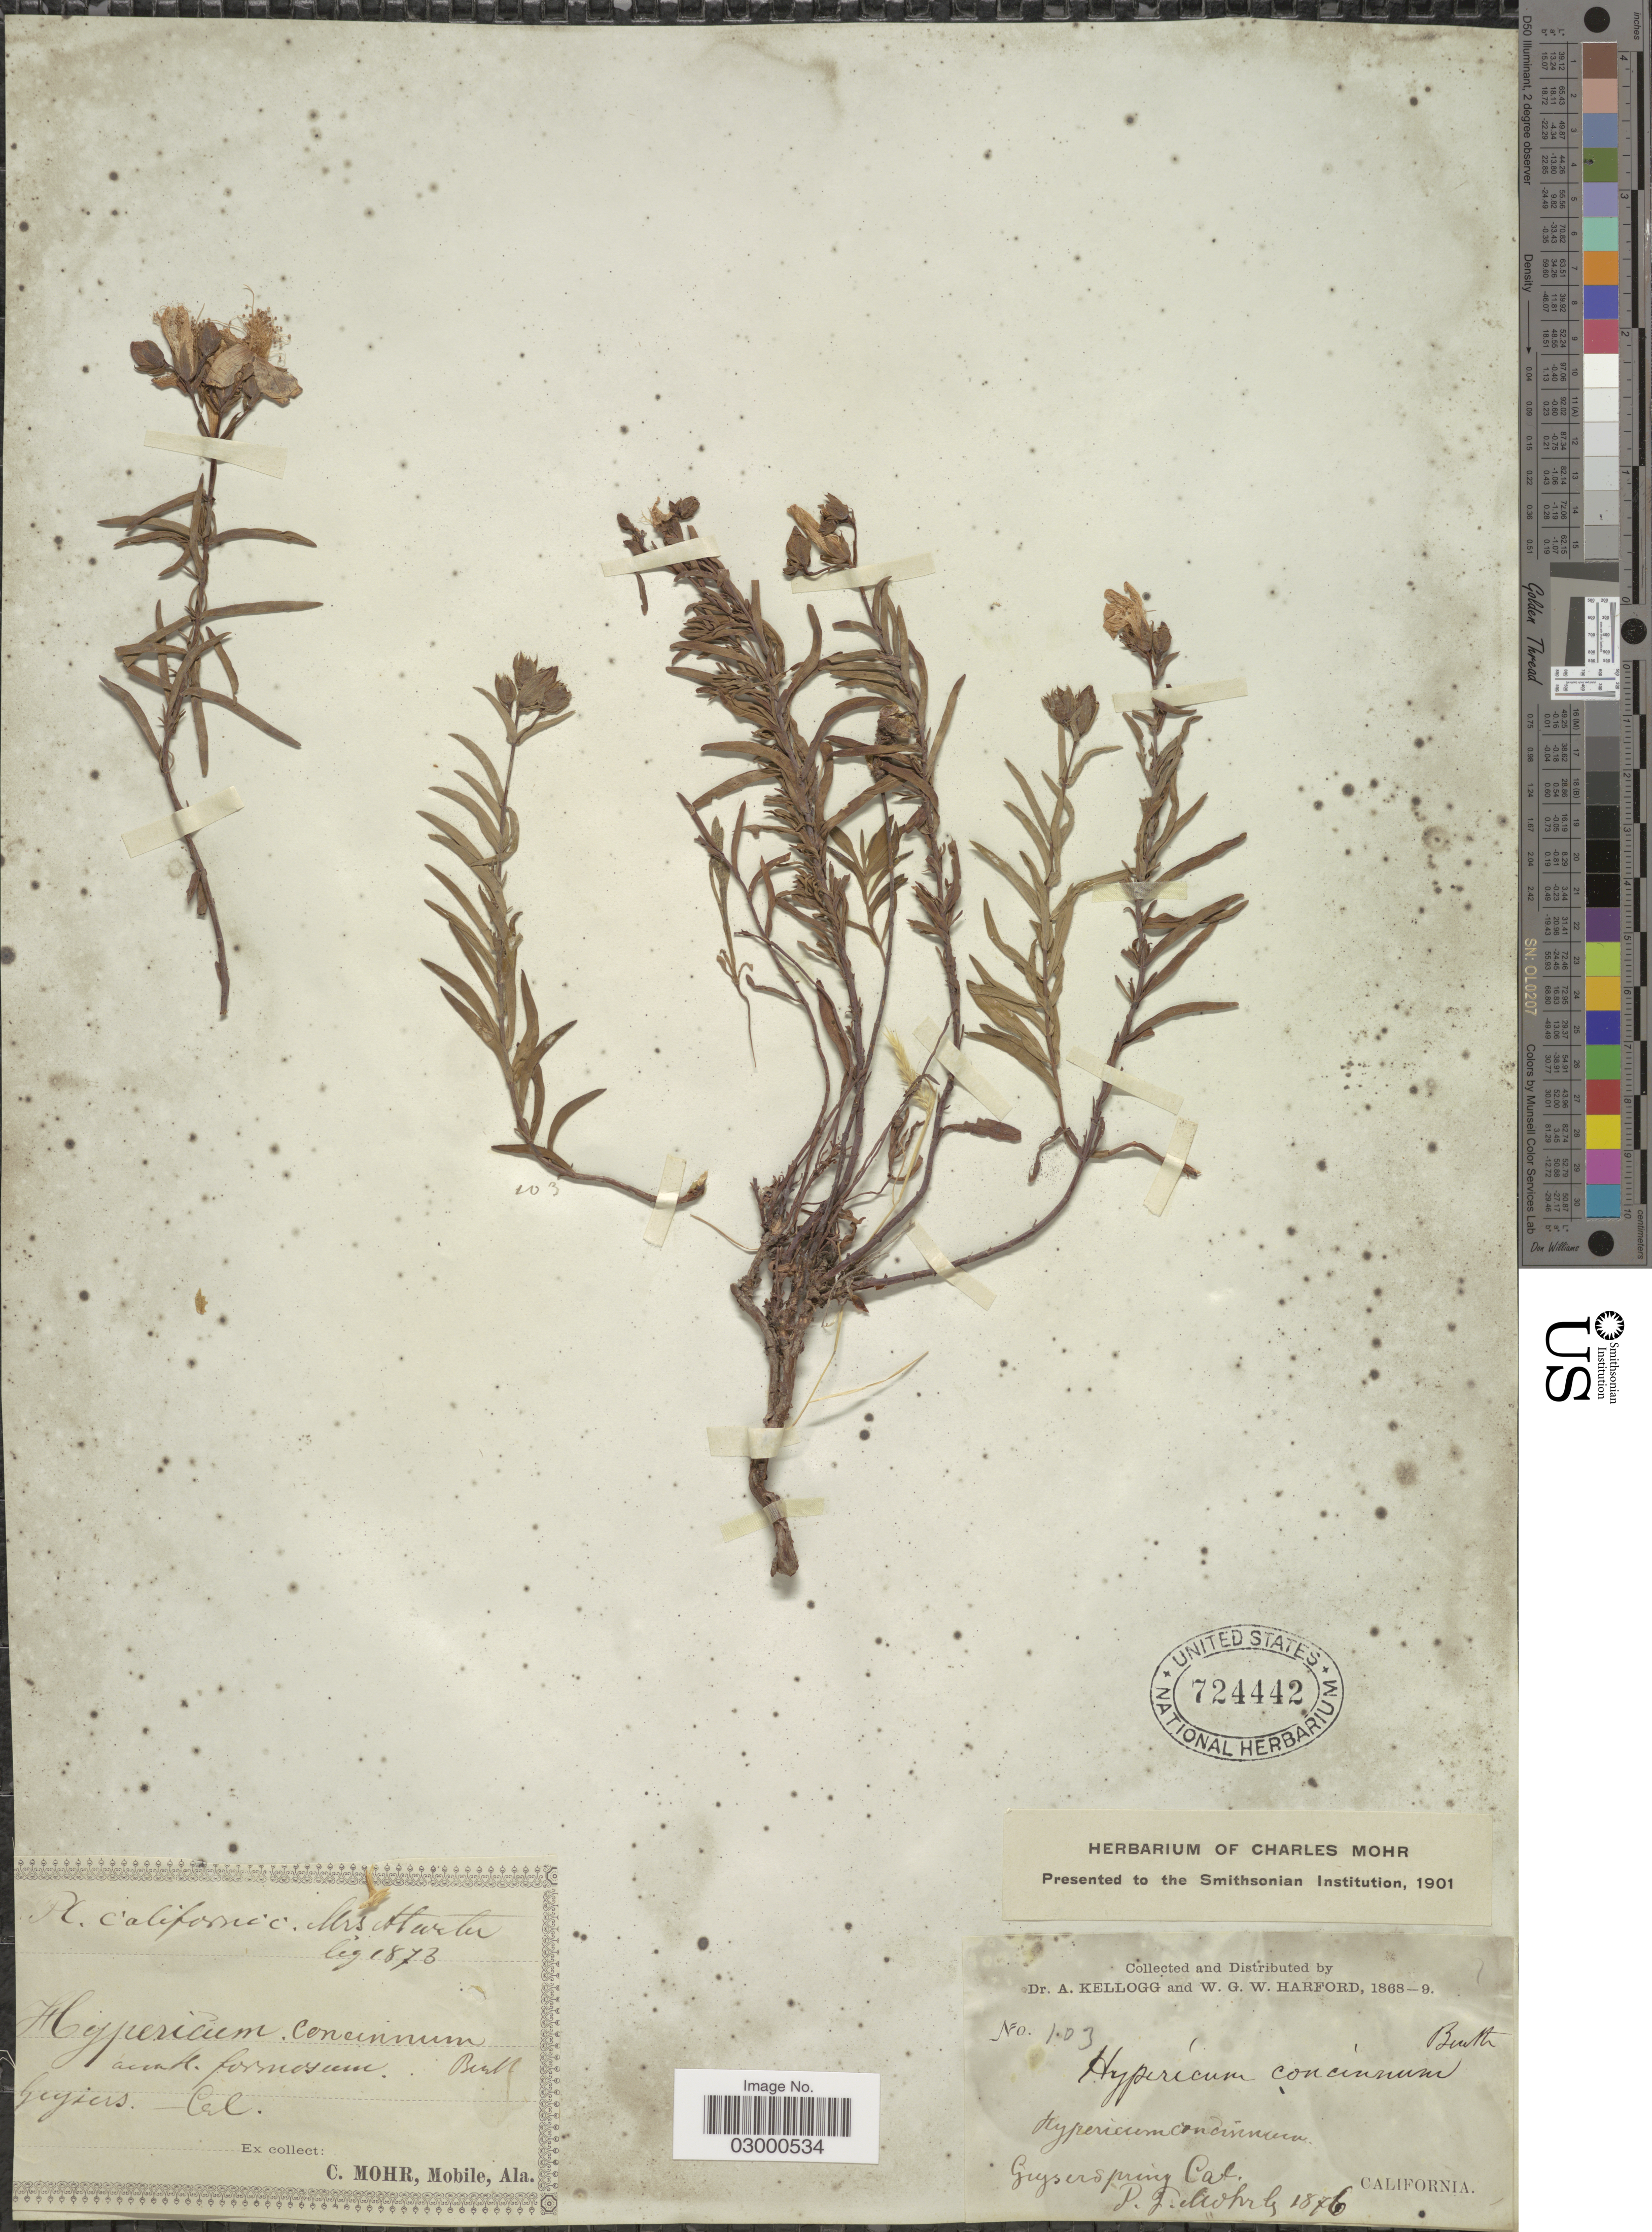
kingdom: Plantae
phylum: Tracheophyta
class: Magnoliopsida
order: Malpighiales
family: Hypericaceae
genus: Hypericum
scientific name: Hypericum concinnum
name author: Benth.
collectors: P. F. Mohr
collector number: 103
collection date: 1876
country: United States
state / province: California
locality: Geyser Spring.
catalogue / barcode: US 724442